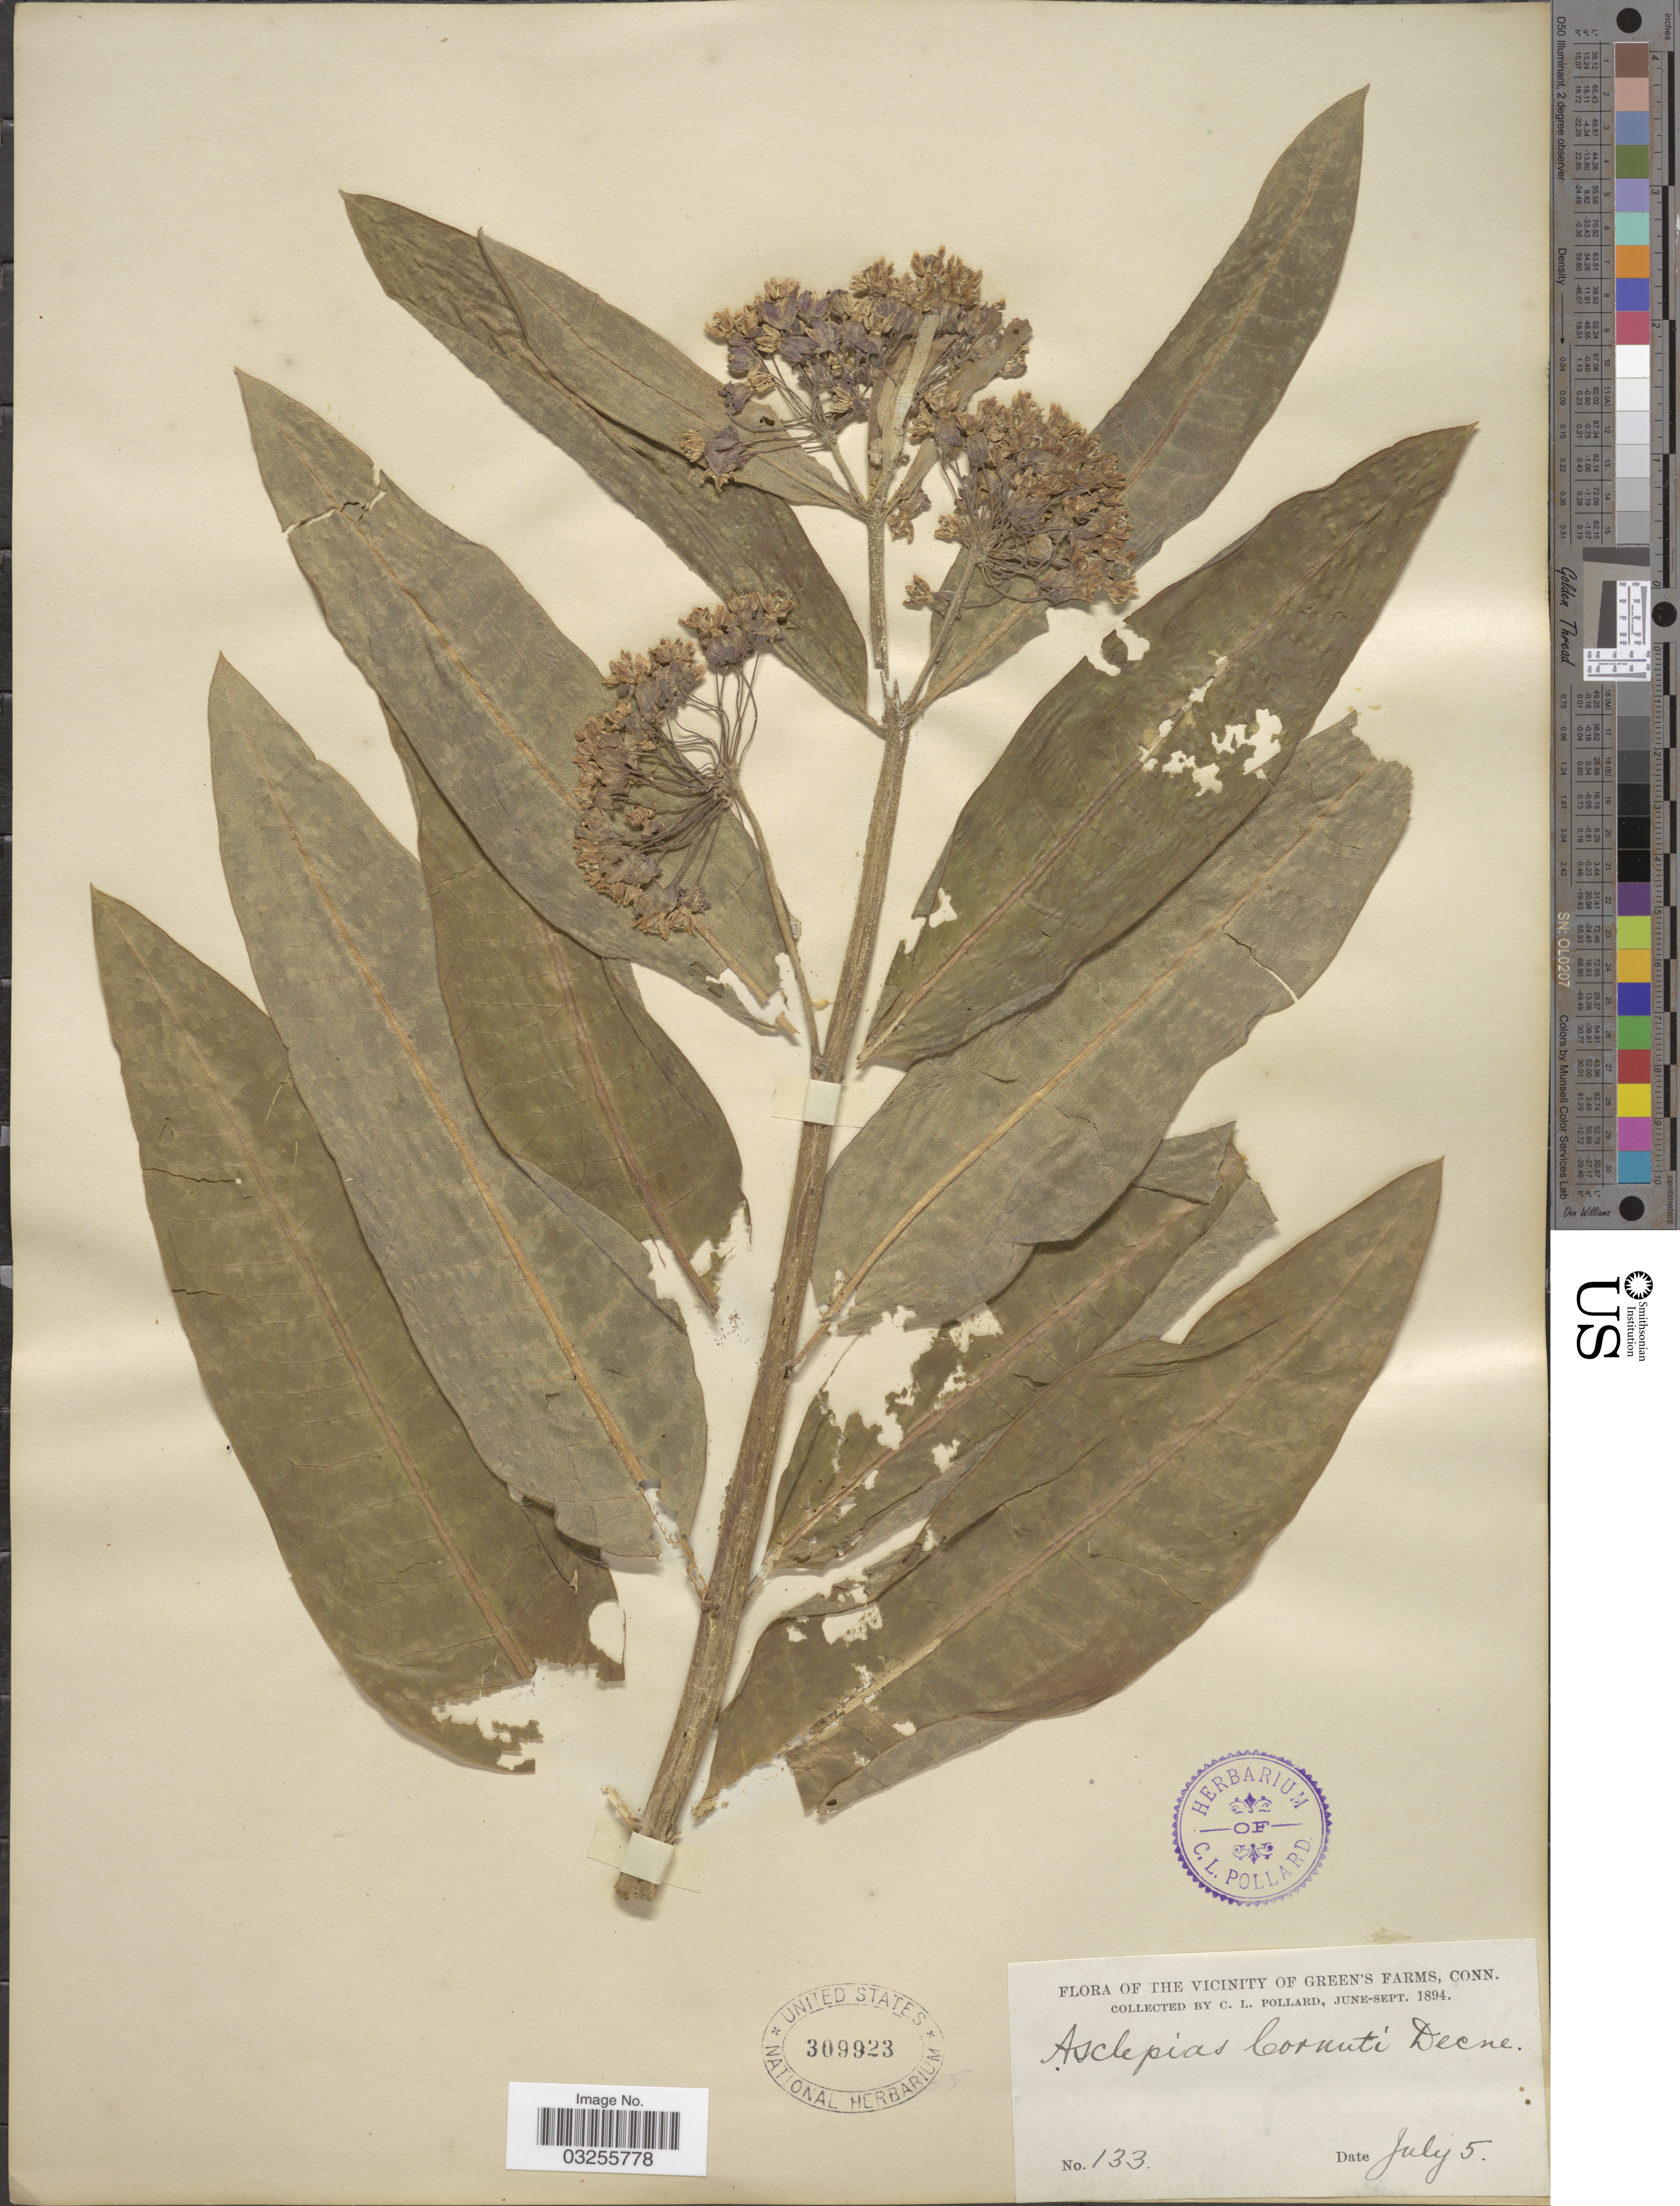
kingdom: Plantae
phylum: Tracheophyta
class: Magnoliopsida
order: Gentianales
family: Apocynaceae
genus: Asclepias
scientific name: Asclepias syriaca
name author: L.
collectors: C. L. Pollard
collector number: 133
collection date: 1894-07-05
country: United States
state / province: Connecticut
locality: The Vicinity of Green's Farms, Conn.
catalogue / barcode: US 309923